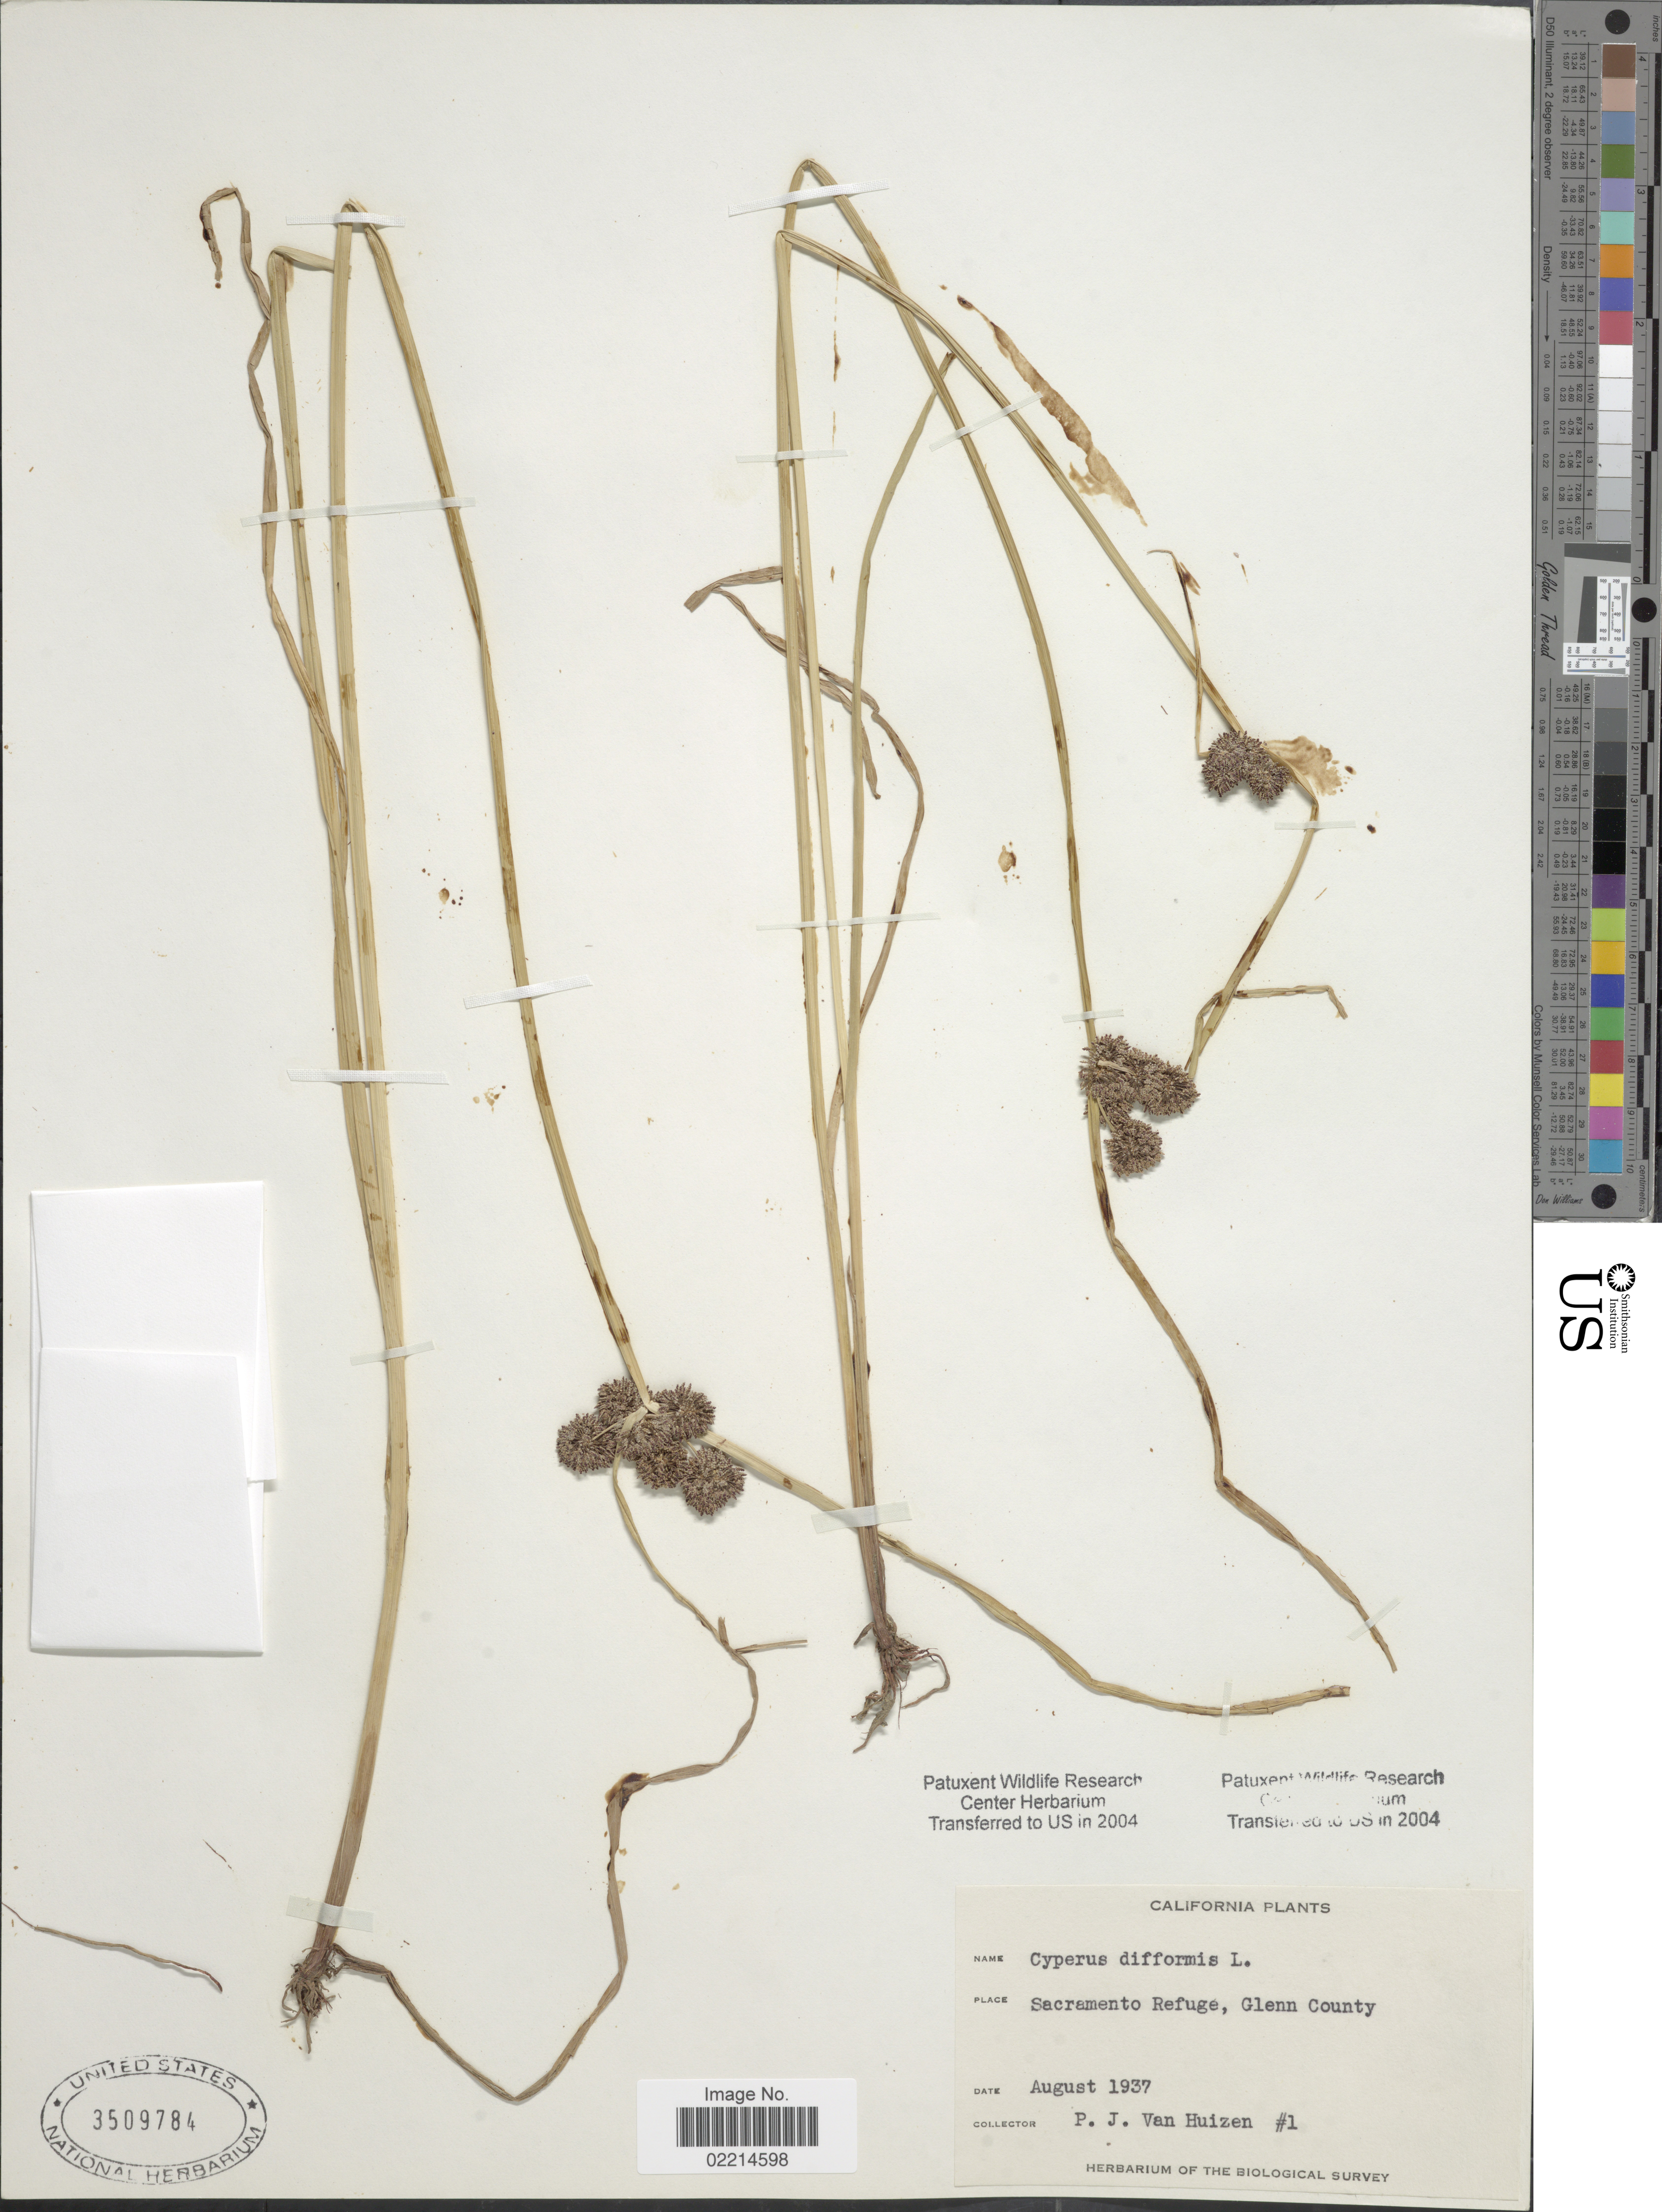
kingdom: Plantae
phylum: Tracheophyta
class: Liliopsida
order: Poales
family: Cyperaceae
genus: Cyperus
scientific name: Cyperus difformis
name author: L.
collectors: P. Huizen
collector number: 1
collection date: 1937-08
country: United States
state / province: California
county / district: Glenn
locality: Sacramento Refuge, Glenn County.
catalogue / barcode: US 3509784